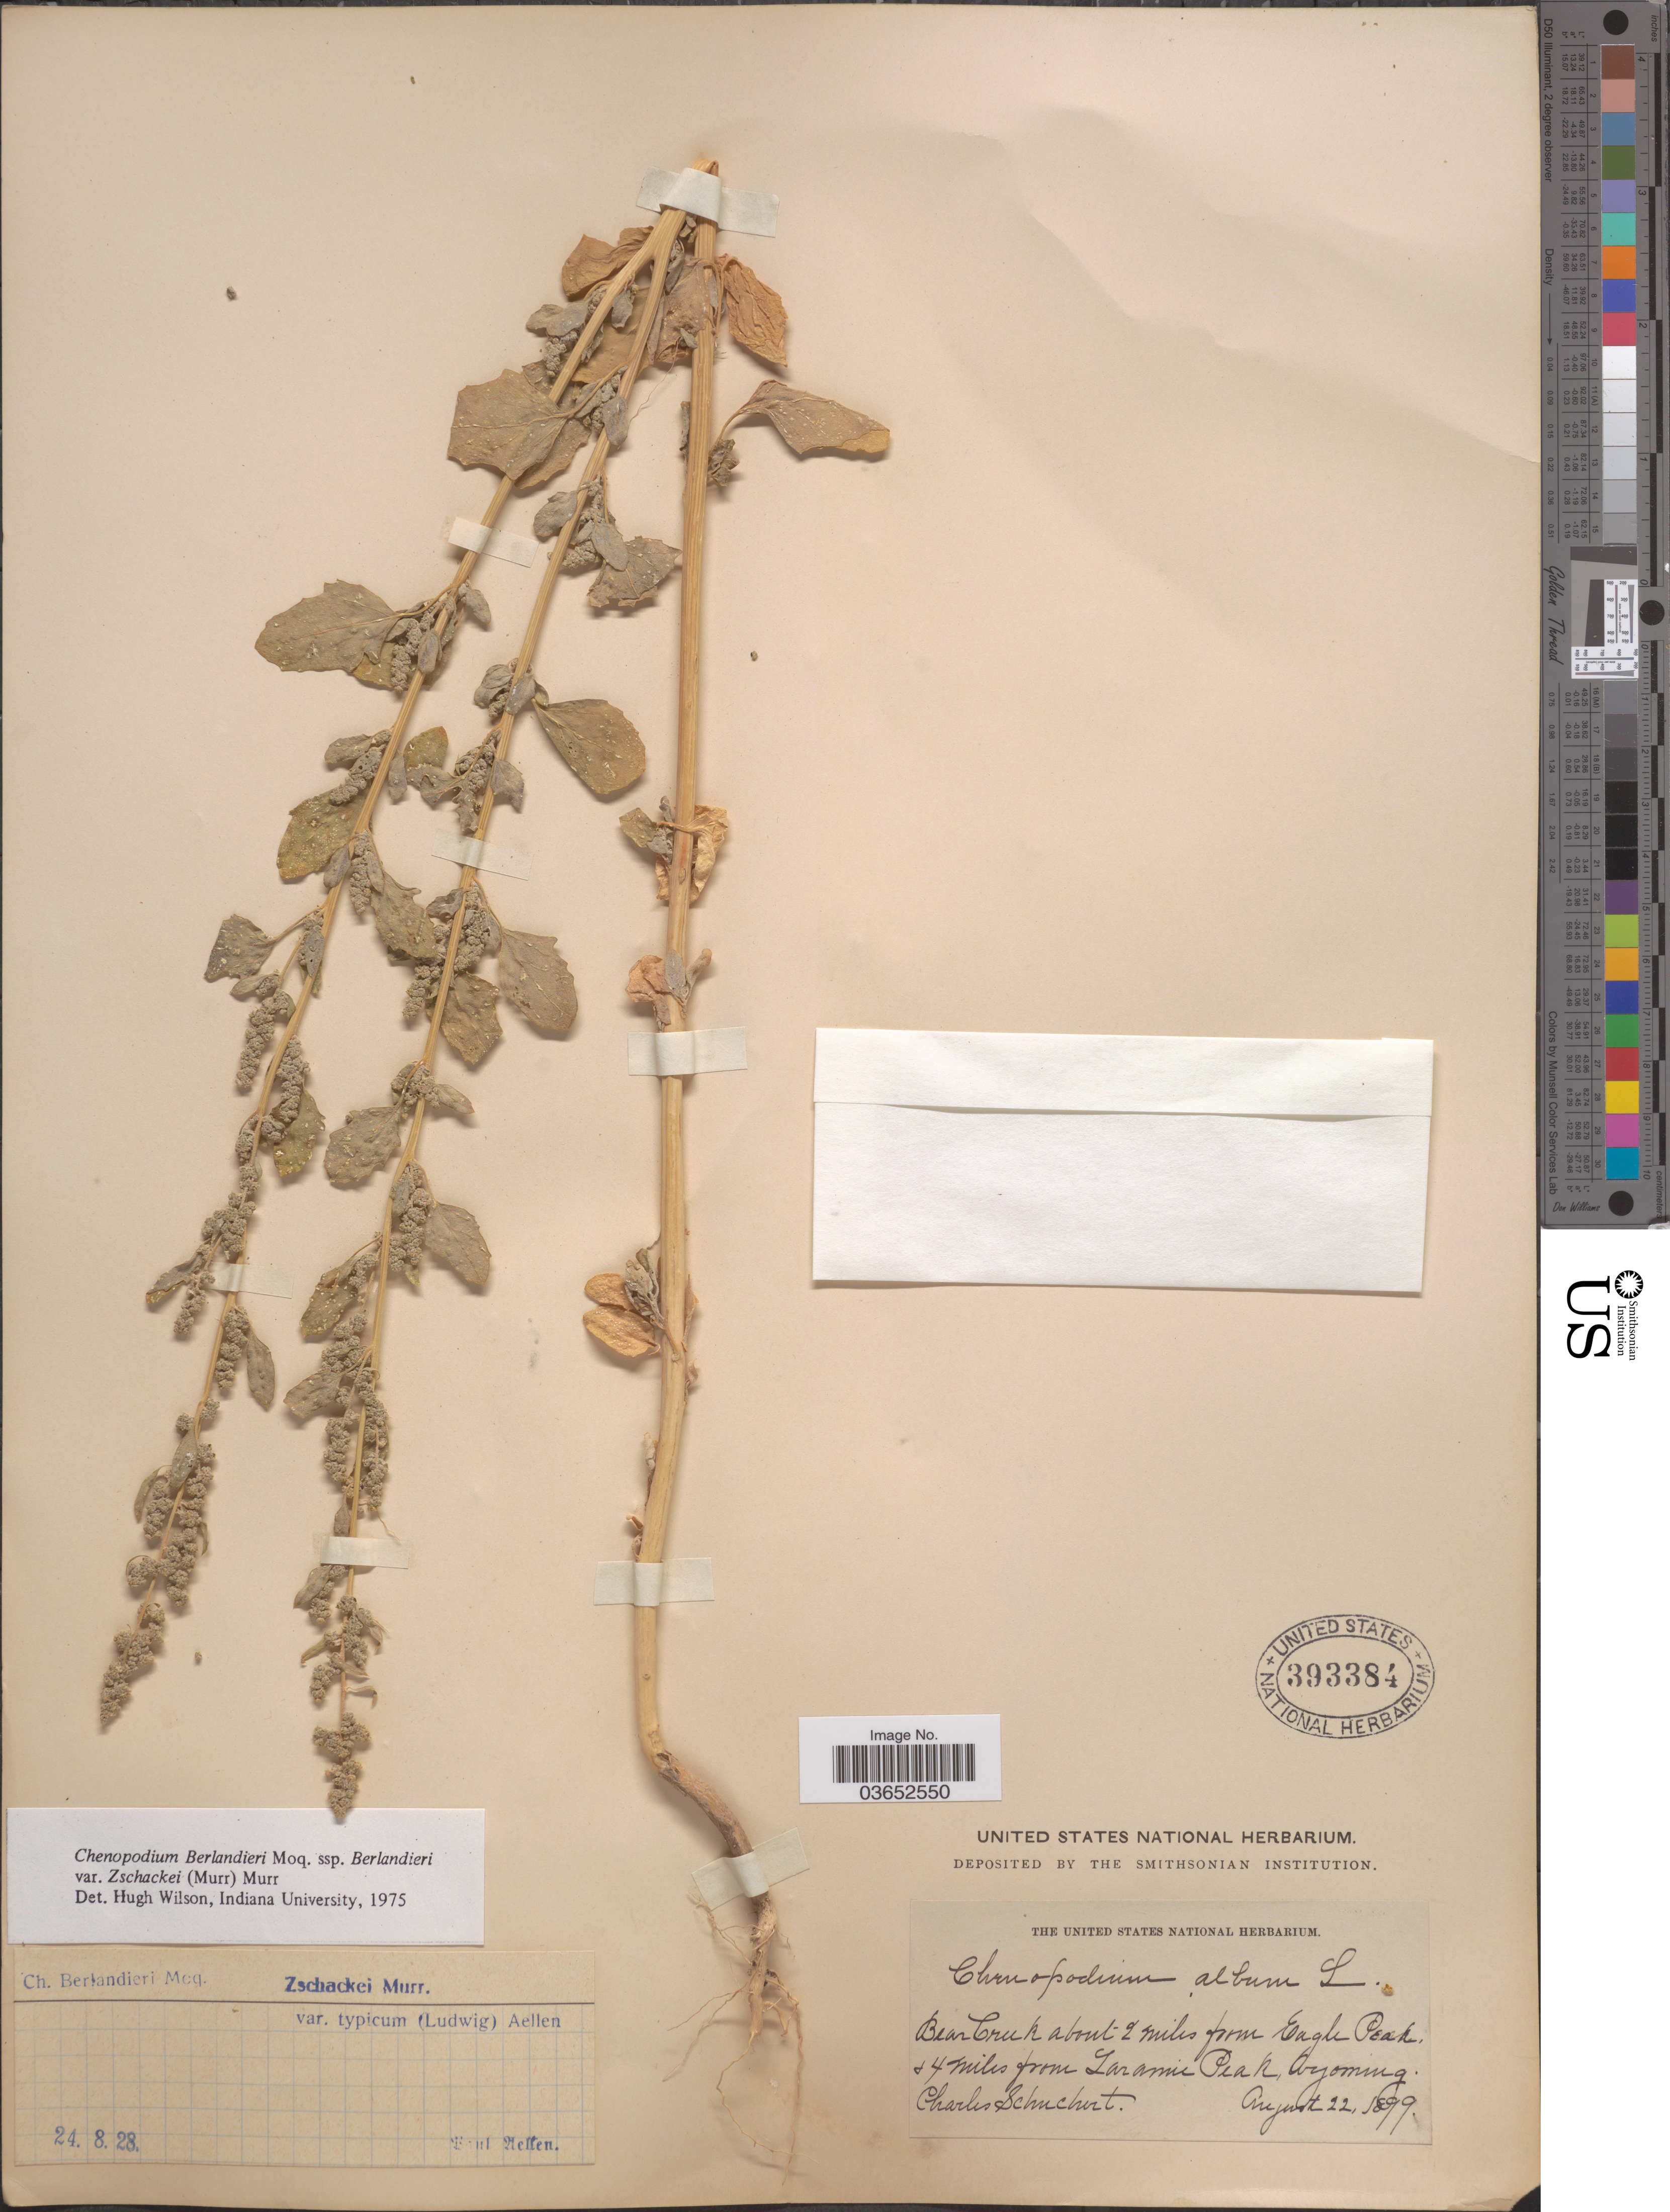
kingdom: Plantae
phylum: Tracheophyta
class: Magnoliopsida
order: Caryophyllales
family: Amaranthaceae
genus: Chenopodium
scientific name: Chenopodium berlandieri var. typicum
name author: A. Ludw. ex Graebn.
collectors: C. Schuchert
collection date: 1899-08-22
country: United States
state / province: Wyoming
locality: Bear Creek about 2 miles from Eagle Peak, + 4 miles from Laramie Peak.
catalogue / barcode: US 393384